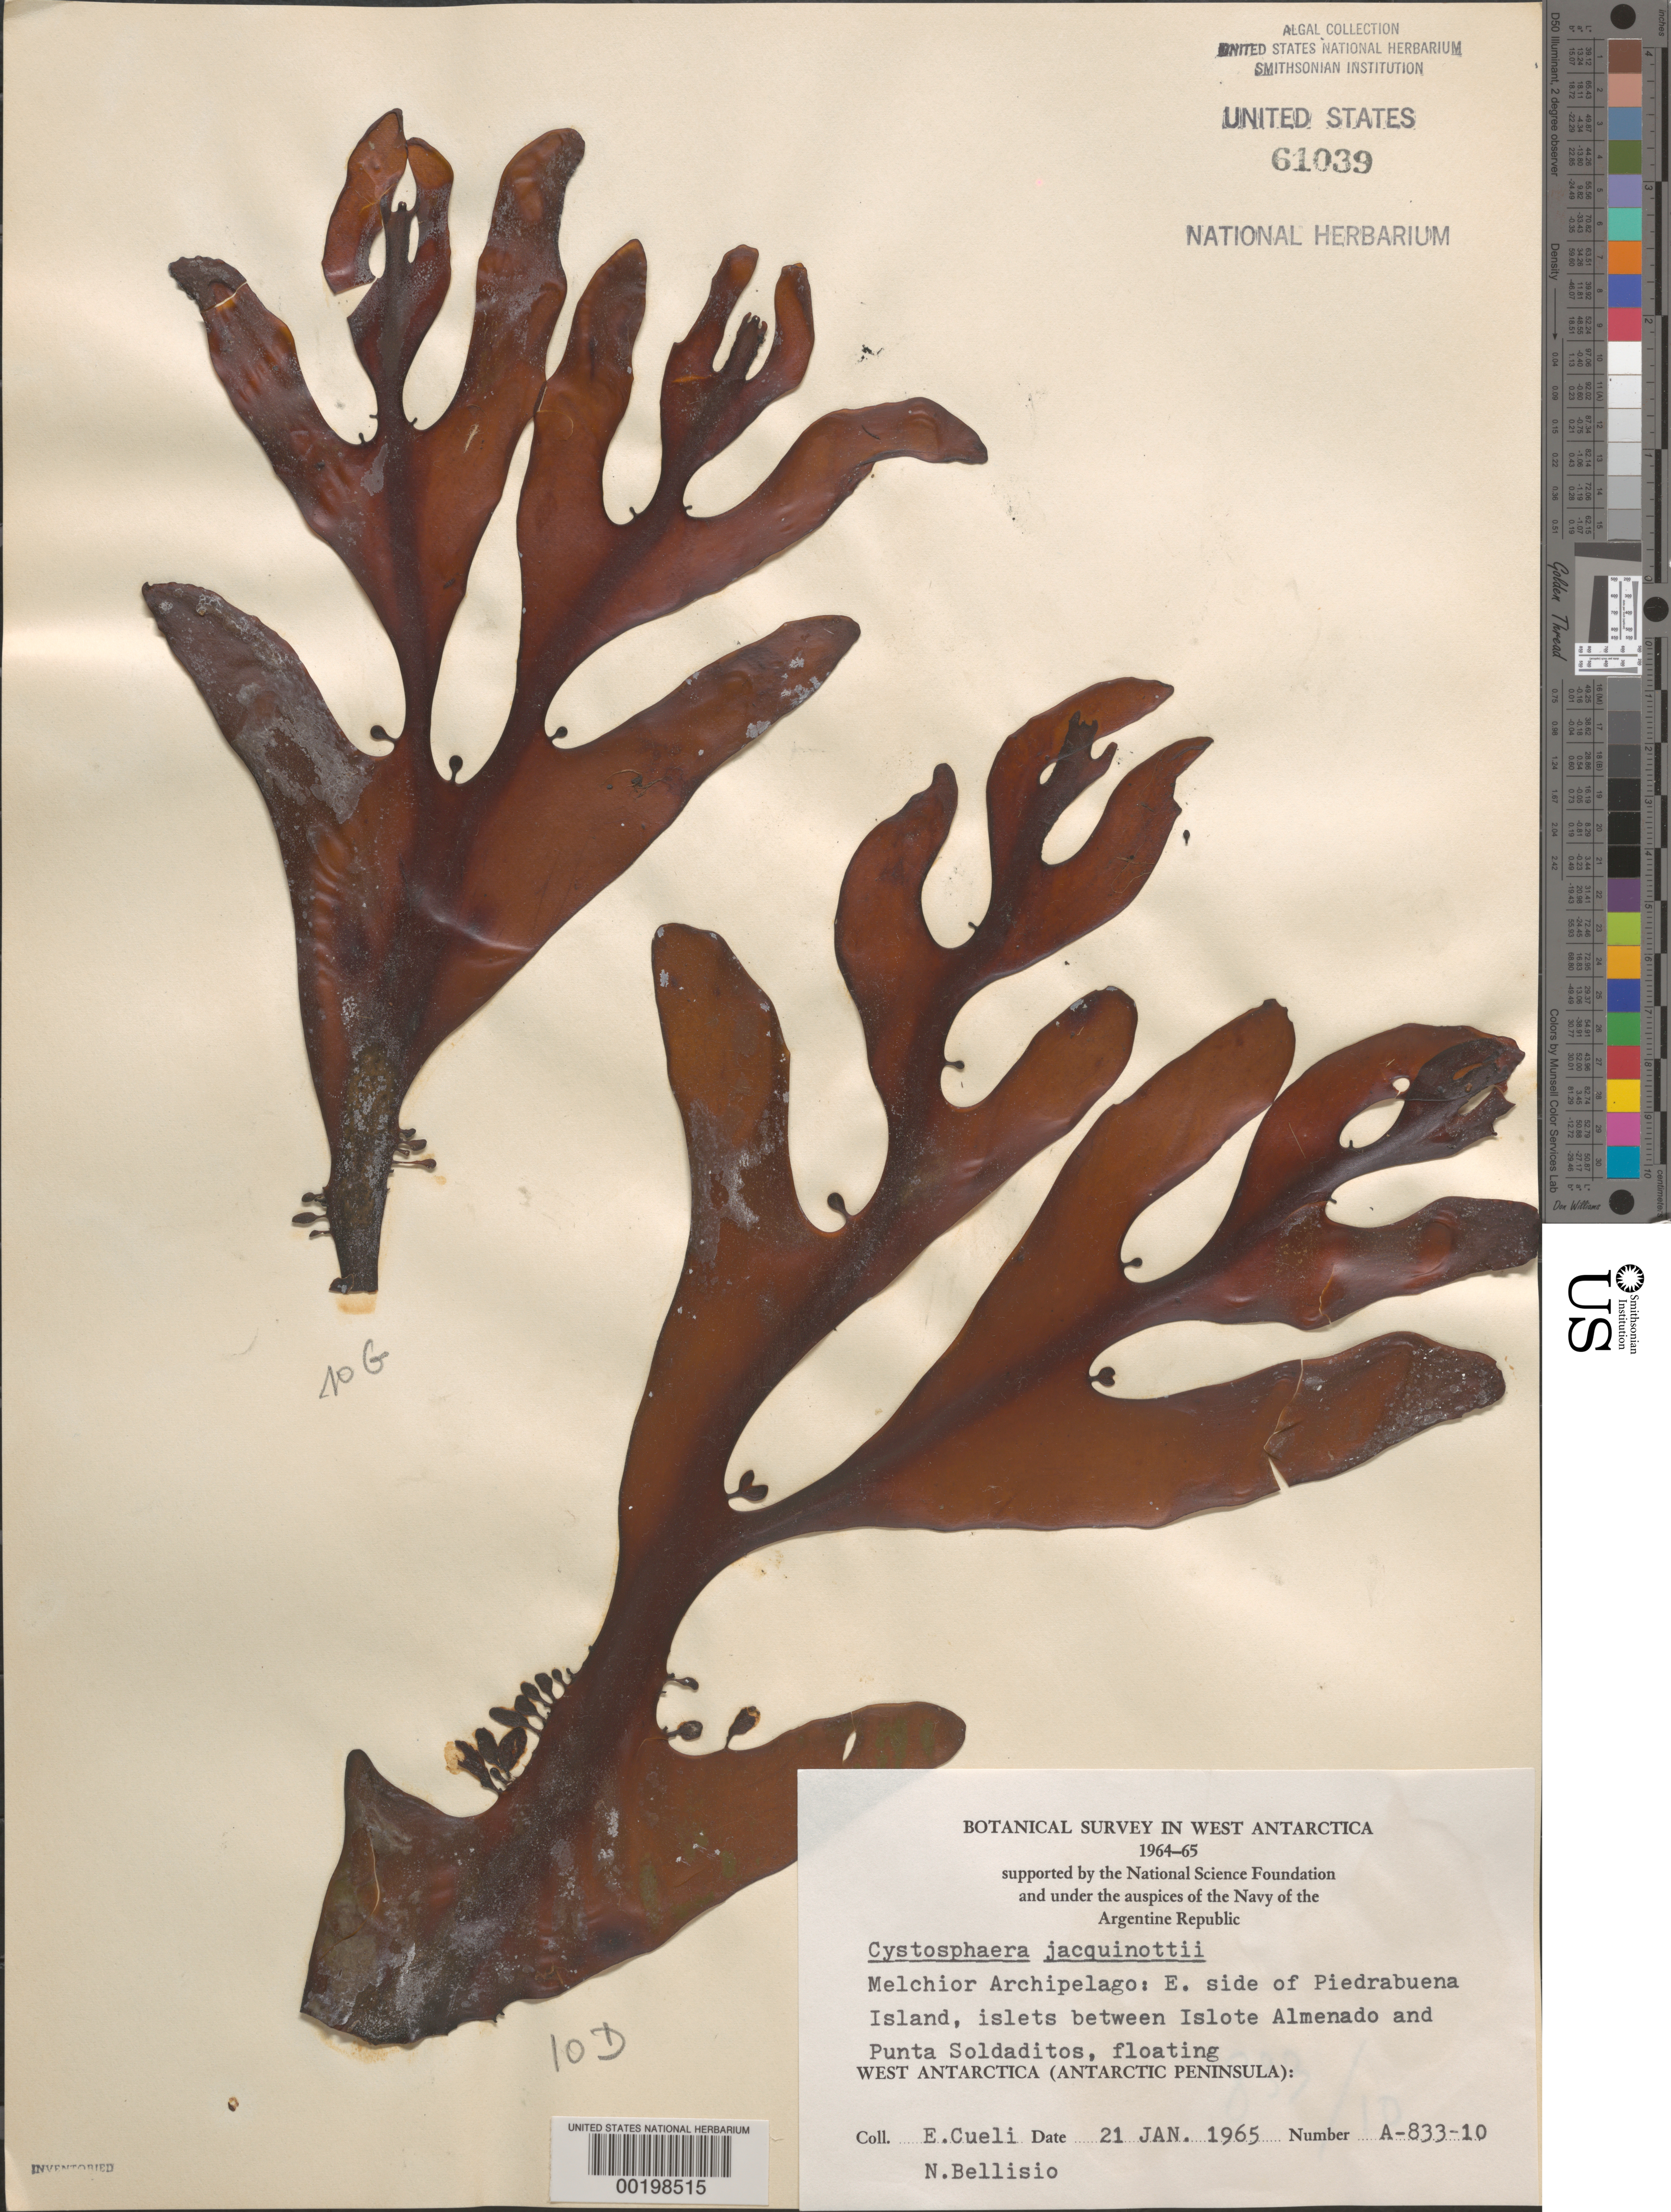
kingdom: Chromista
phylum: Ochrophyta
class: Phaeophyceae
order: Fucales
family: Seirococcaceae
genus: Cystosphaera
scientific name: Cystosphaera jacquinotii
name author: (Montagne) Skottsberg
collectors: E. Cueli & N. Bellisio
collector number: A-833-10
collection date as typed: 21 Jan 1965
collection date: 1965-01-21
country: Antarctica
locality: Eta Island, islets between Islote Almenado & Punta Soladitos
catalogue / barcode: US 61039